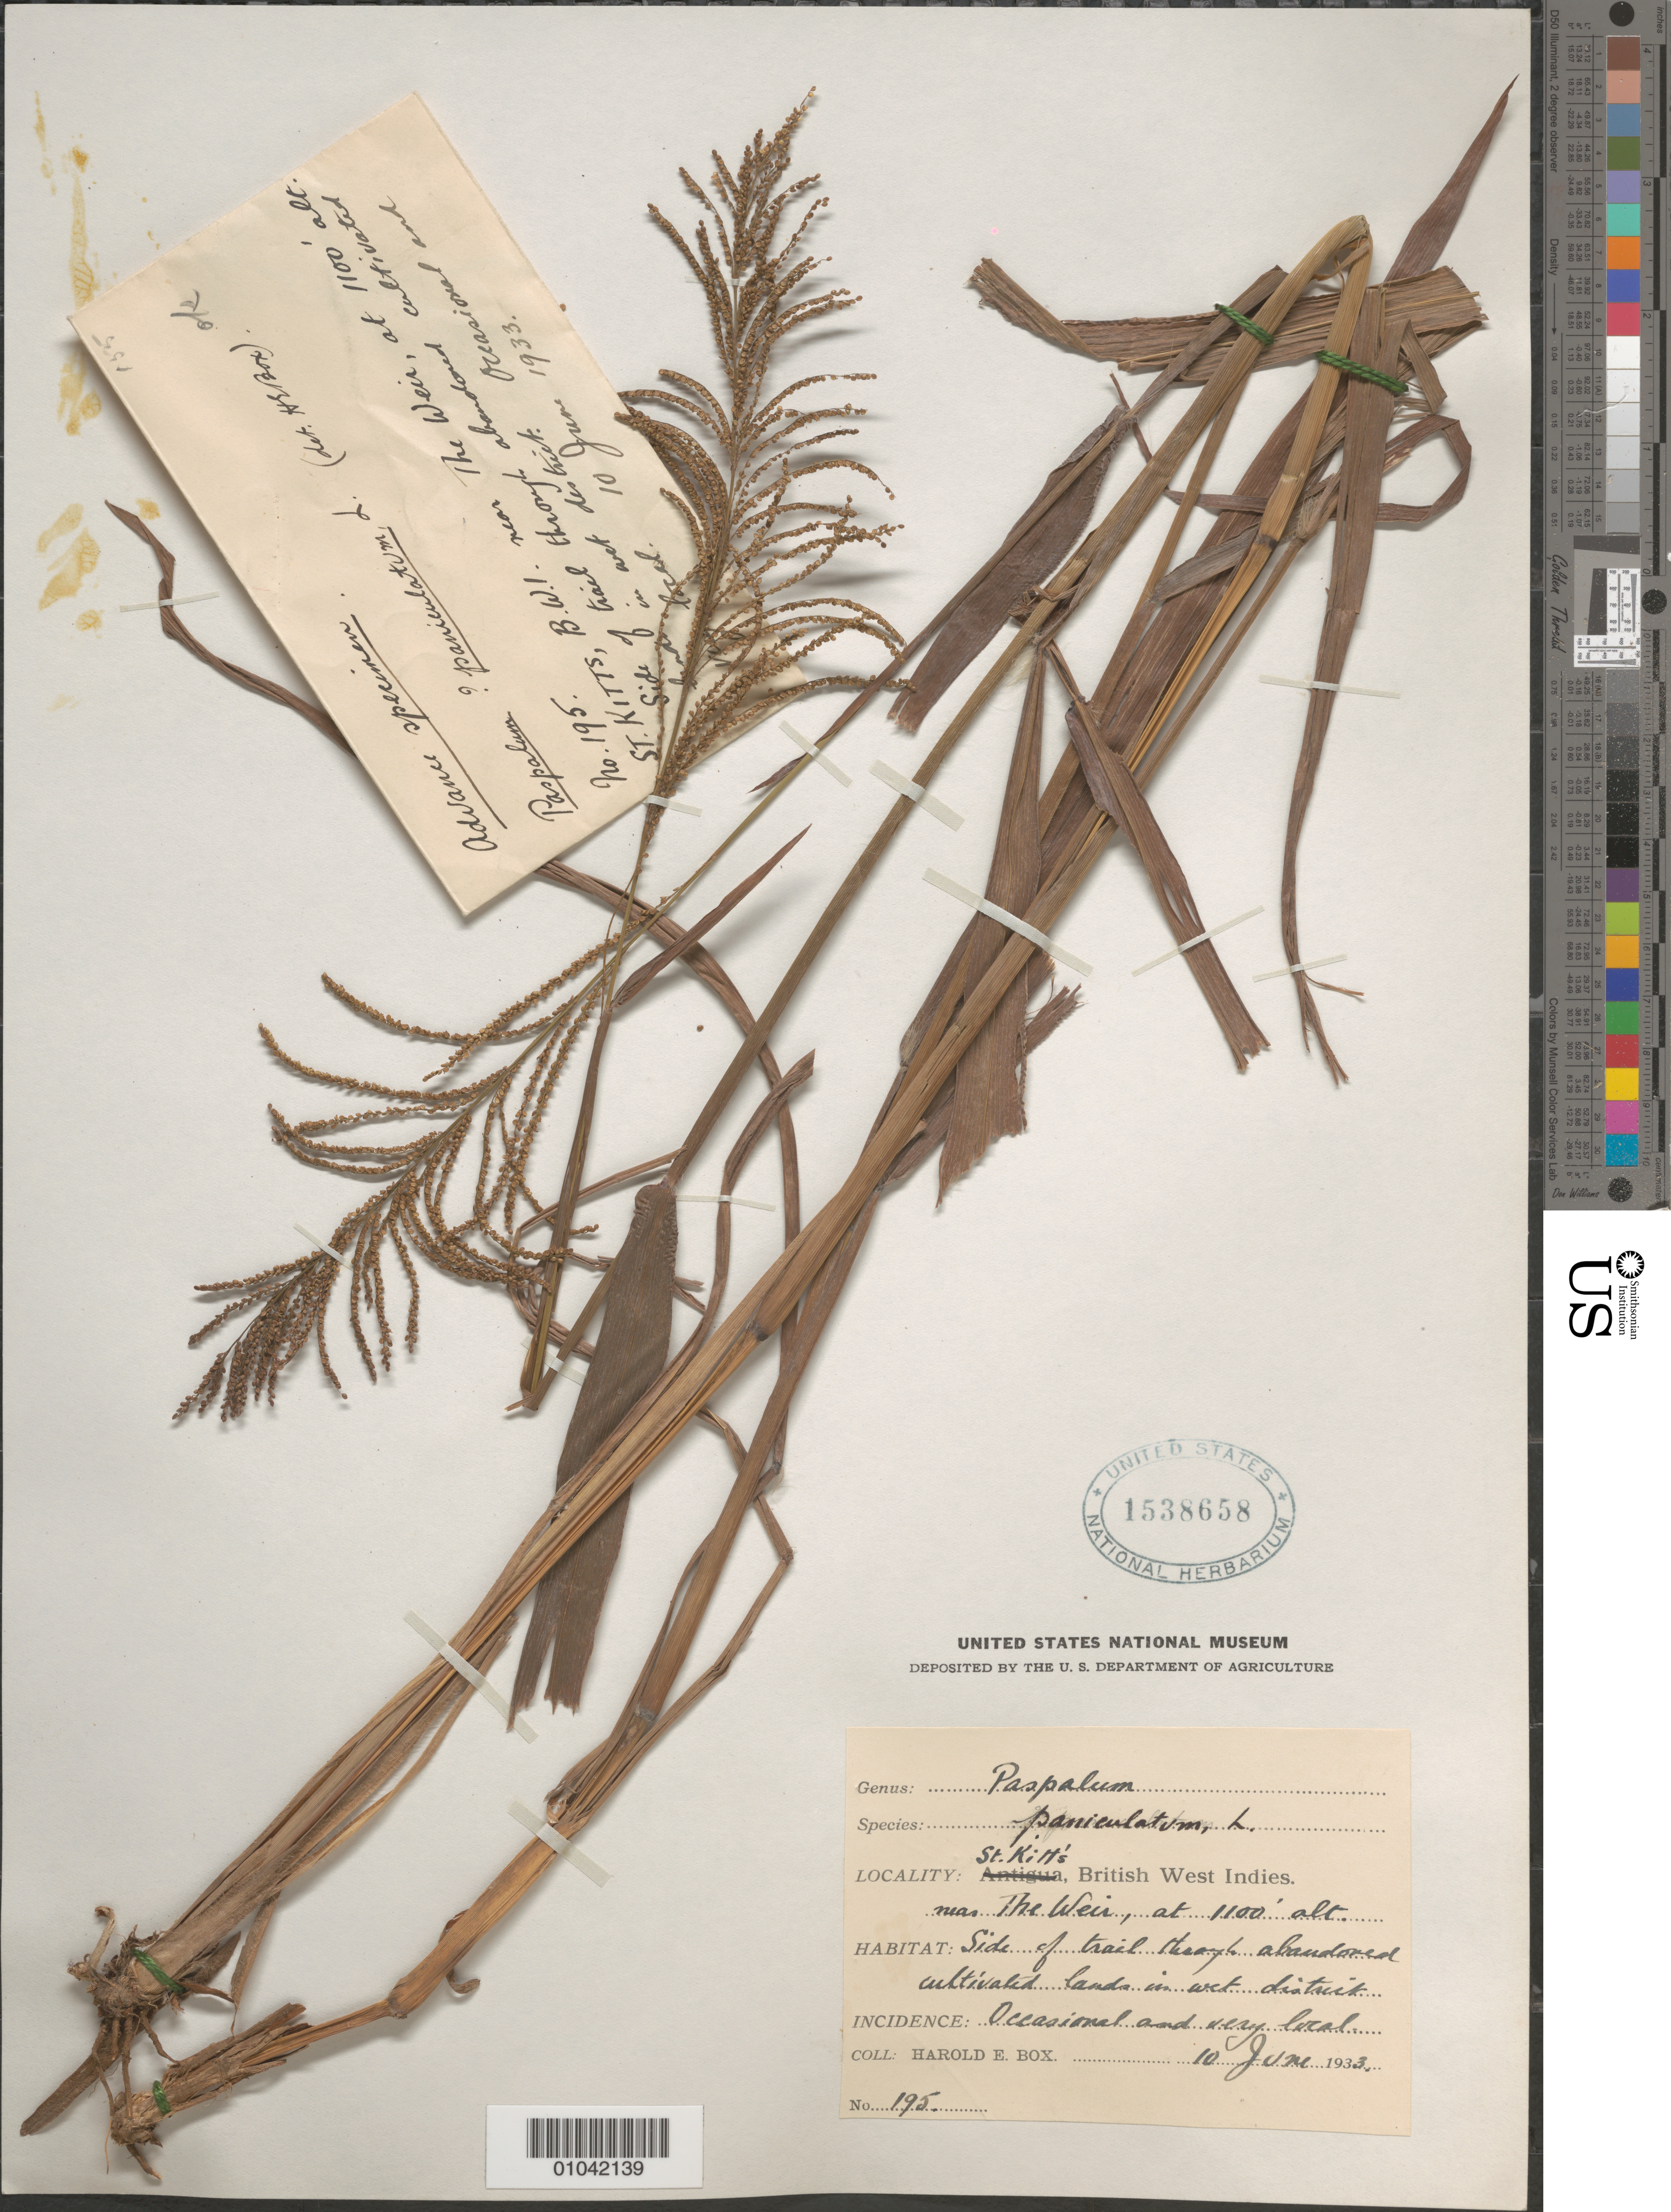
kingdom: Plantae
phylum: Tracheophyta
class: Liliopsida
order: Poales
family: Poaceae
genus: Paspalum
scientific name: Paspalum paniculatum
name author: L.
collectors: H. E. Box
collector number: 195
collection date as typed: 10 Jun 1933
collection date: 1933-06-10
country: St. Christopher-Nevis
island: St. Christopher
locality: Near The Weir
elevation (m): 335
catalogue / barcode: US 1538658